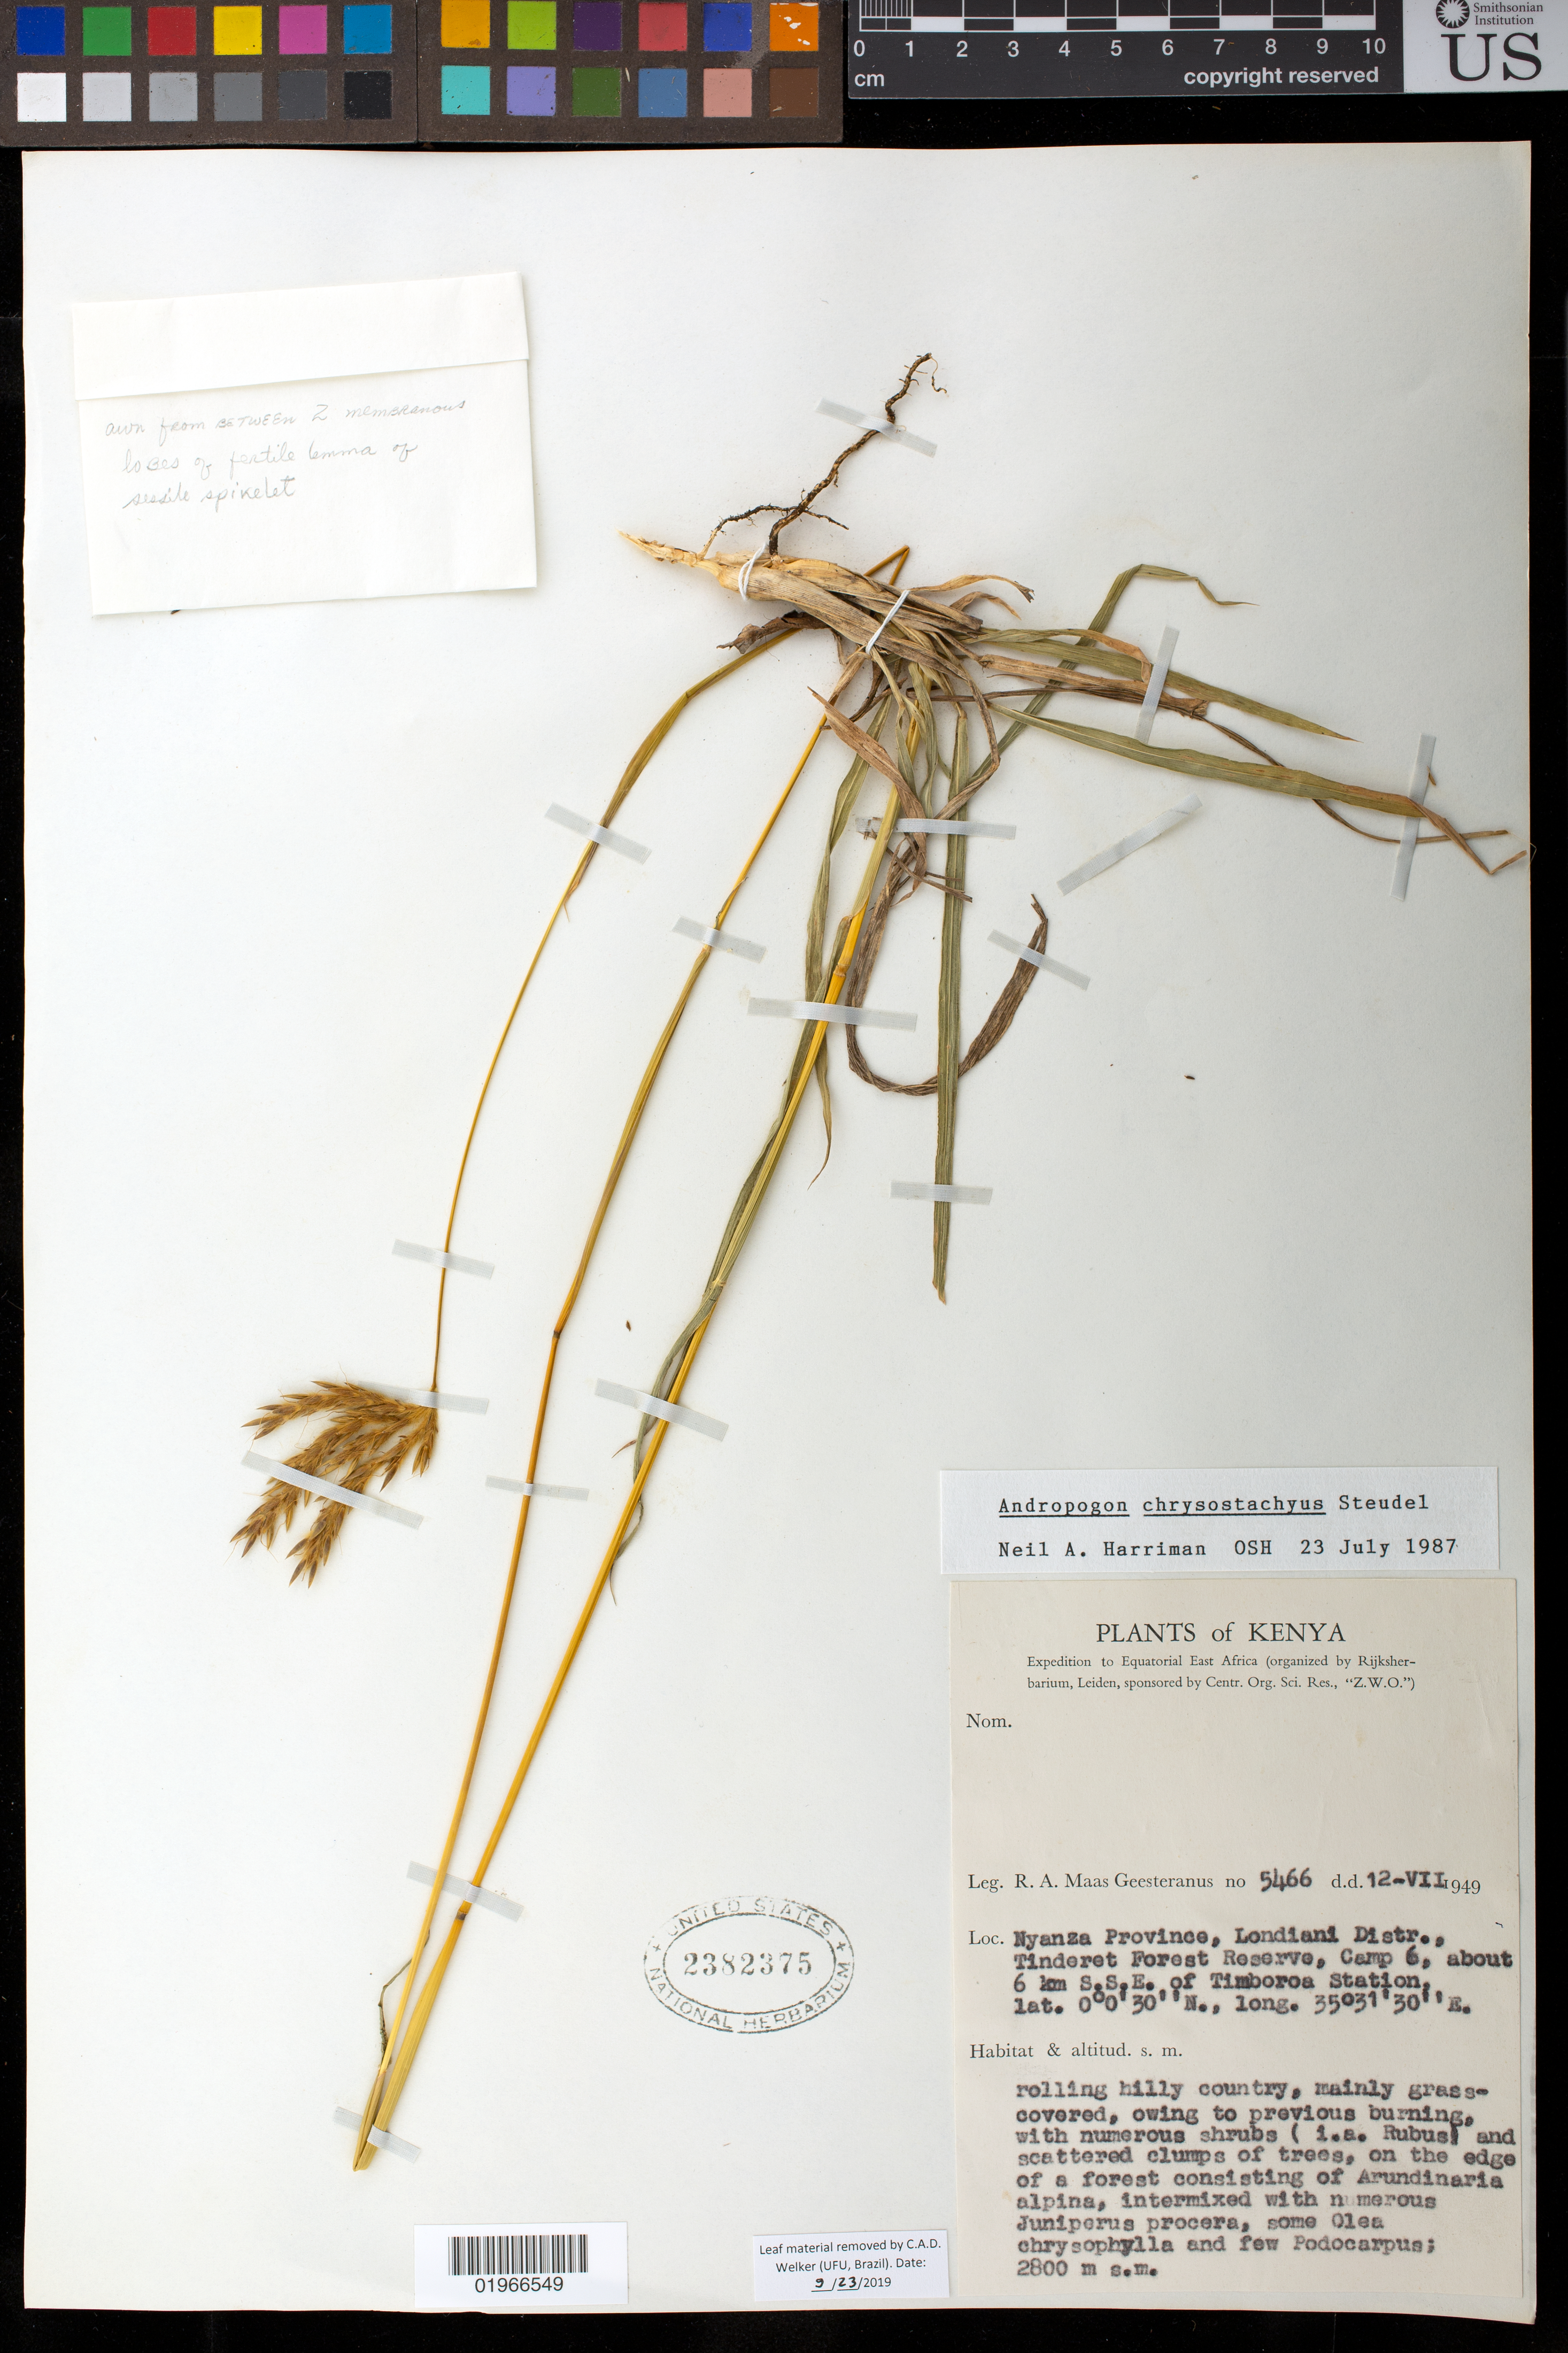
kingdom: Plantae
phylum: Tracheophyta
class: Liliopsida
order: Poales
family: Poaceae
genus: Andropogon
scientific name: Andropogon chrysostachyus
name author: Steud.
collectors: R. A. Maas Geesteranus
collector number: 5466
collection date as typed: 12-IV-1949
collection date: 1949-07-12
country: Kenya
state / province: Kericho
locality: Tinderest Forest Reserve, Camp 6, about 6 km S.S.E. of Timboroa Station. Londiani, Nyanza.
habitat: rolling hilly country, mainly grass-covered, owing to previous burnings.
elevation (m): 2800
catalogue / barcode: US 2382375